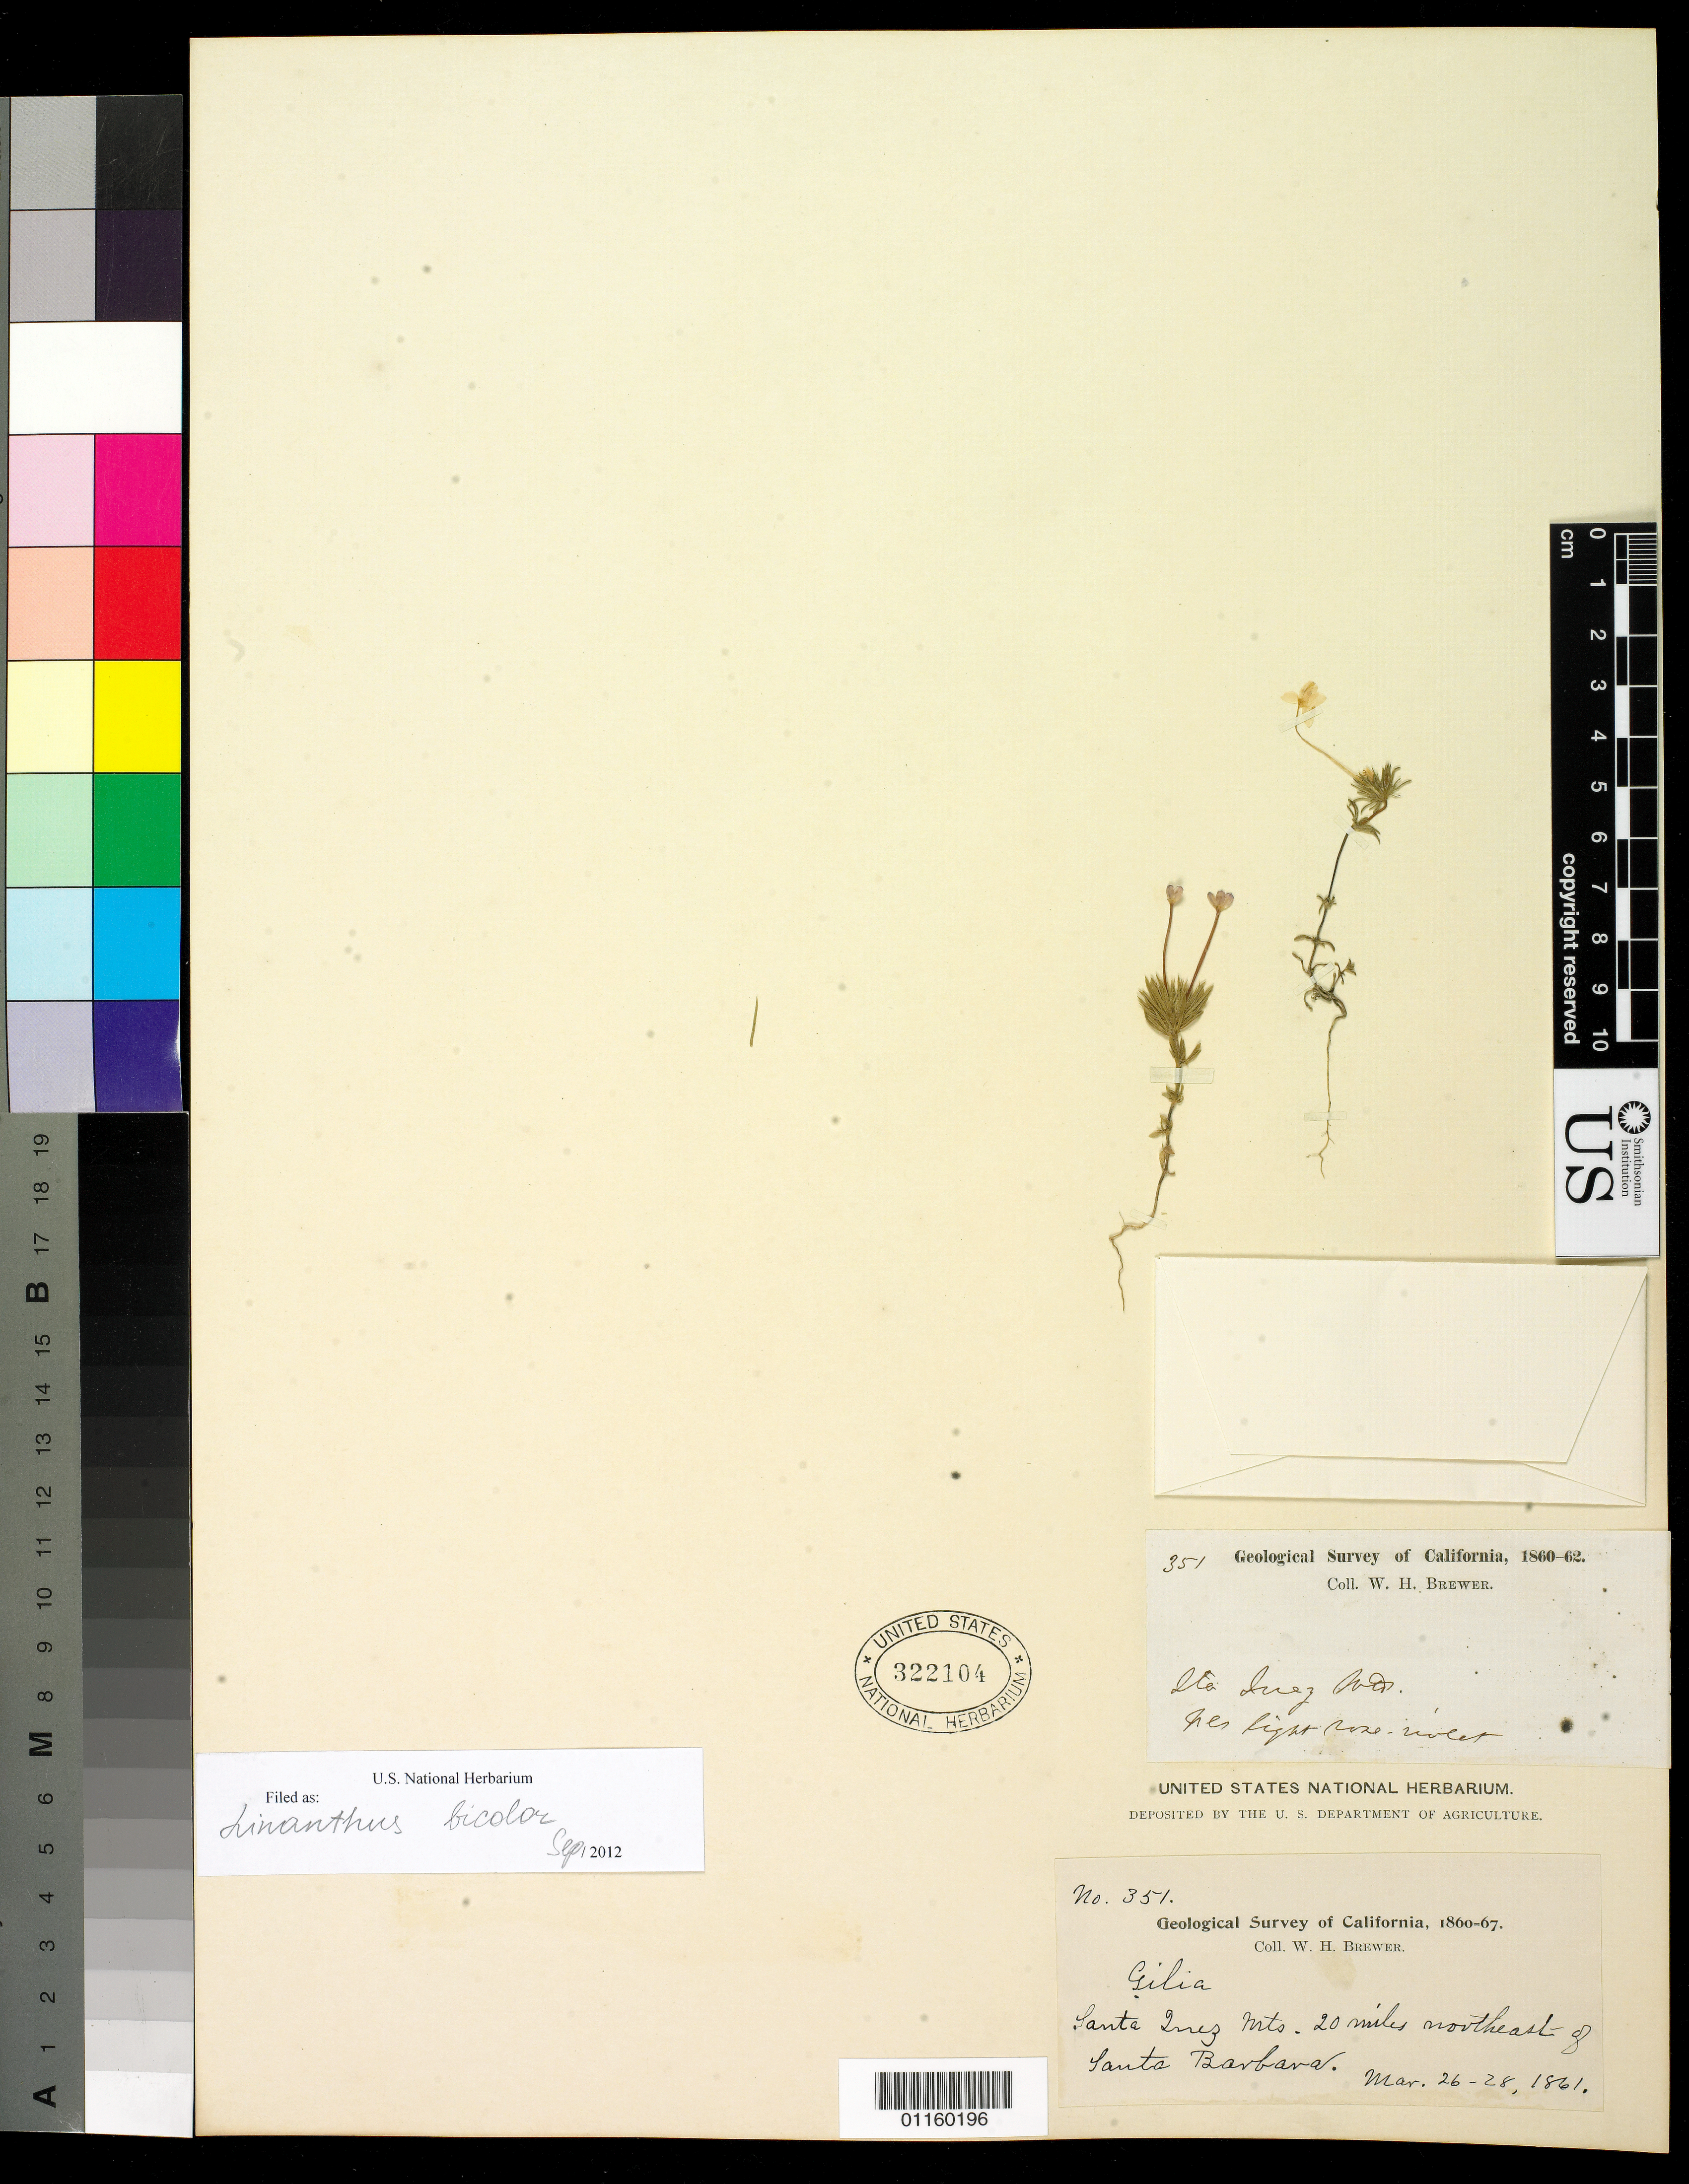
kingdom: Plantae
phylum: Tracheophyta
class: Magnoliopsida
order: Ericales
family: Polemoniaceae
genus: Leptosiphon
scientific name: Leptosiphon bicolor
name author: Nutt.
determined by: Strong, Mark T., (BOT), Smithsonian Institution - National Museum of Natural History (UNITED STATES)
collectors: W. H. Brewer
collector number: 351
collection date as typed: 26 Mar 1861 to 28 Mar 1861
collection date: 1861-03-26/1861-03-28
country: United States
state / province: California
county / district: Santa Barbara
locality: Santa Ynez Mts, 20 miles northeast of Santa Barbara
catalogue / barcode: US 322104